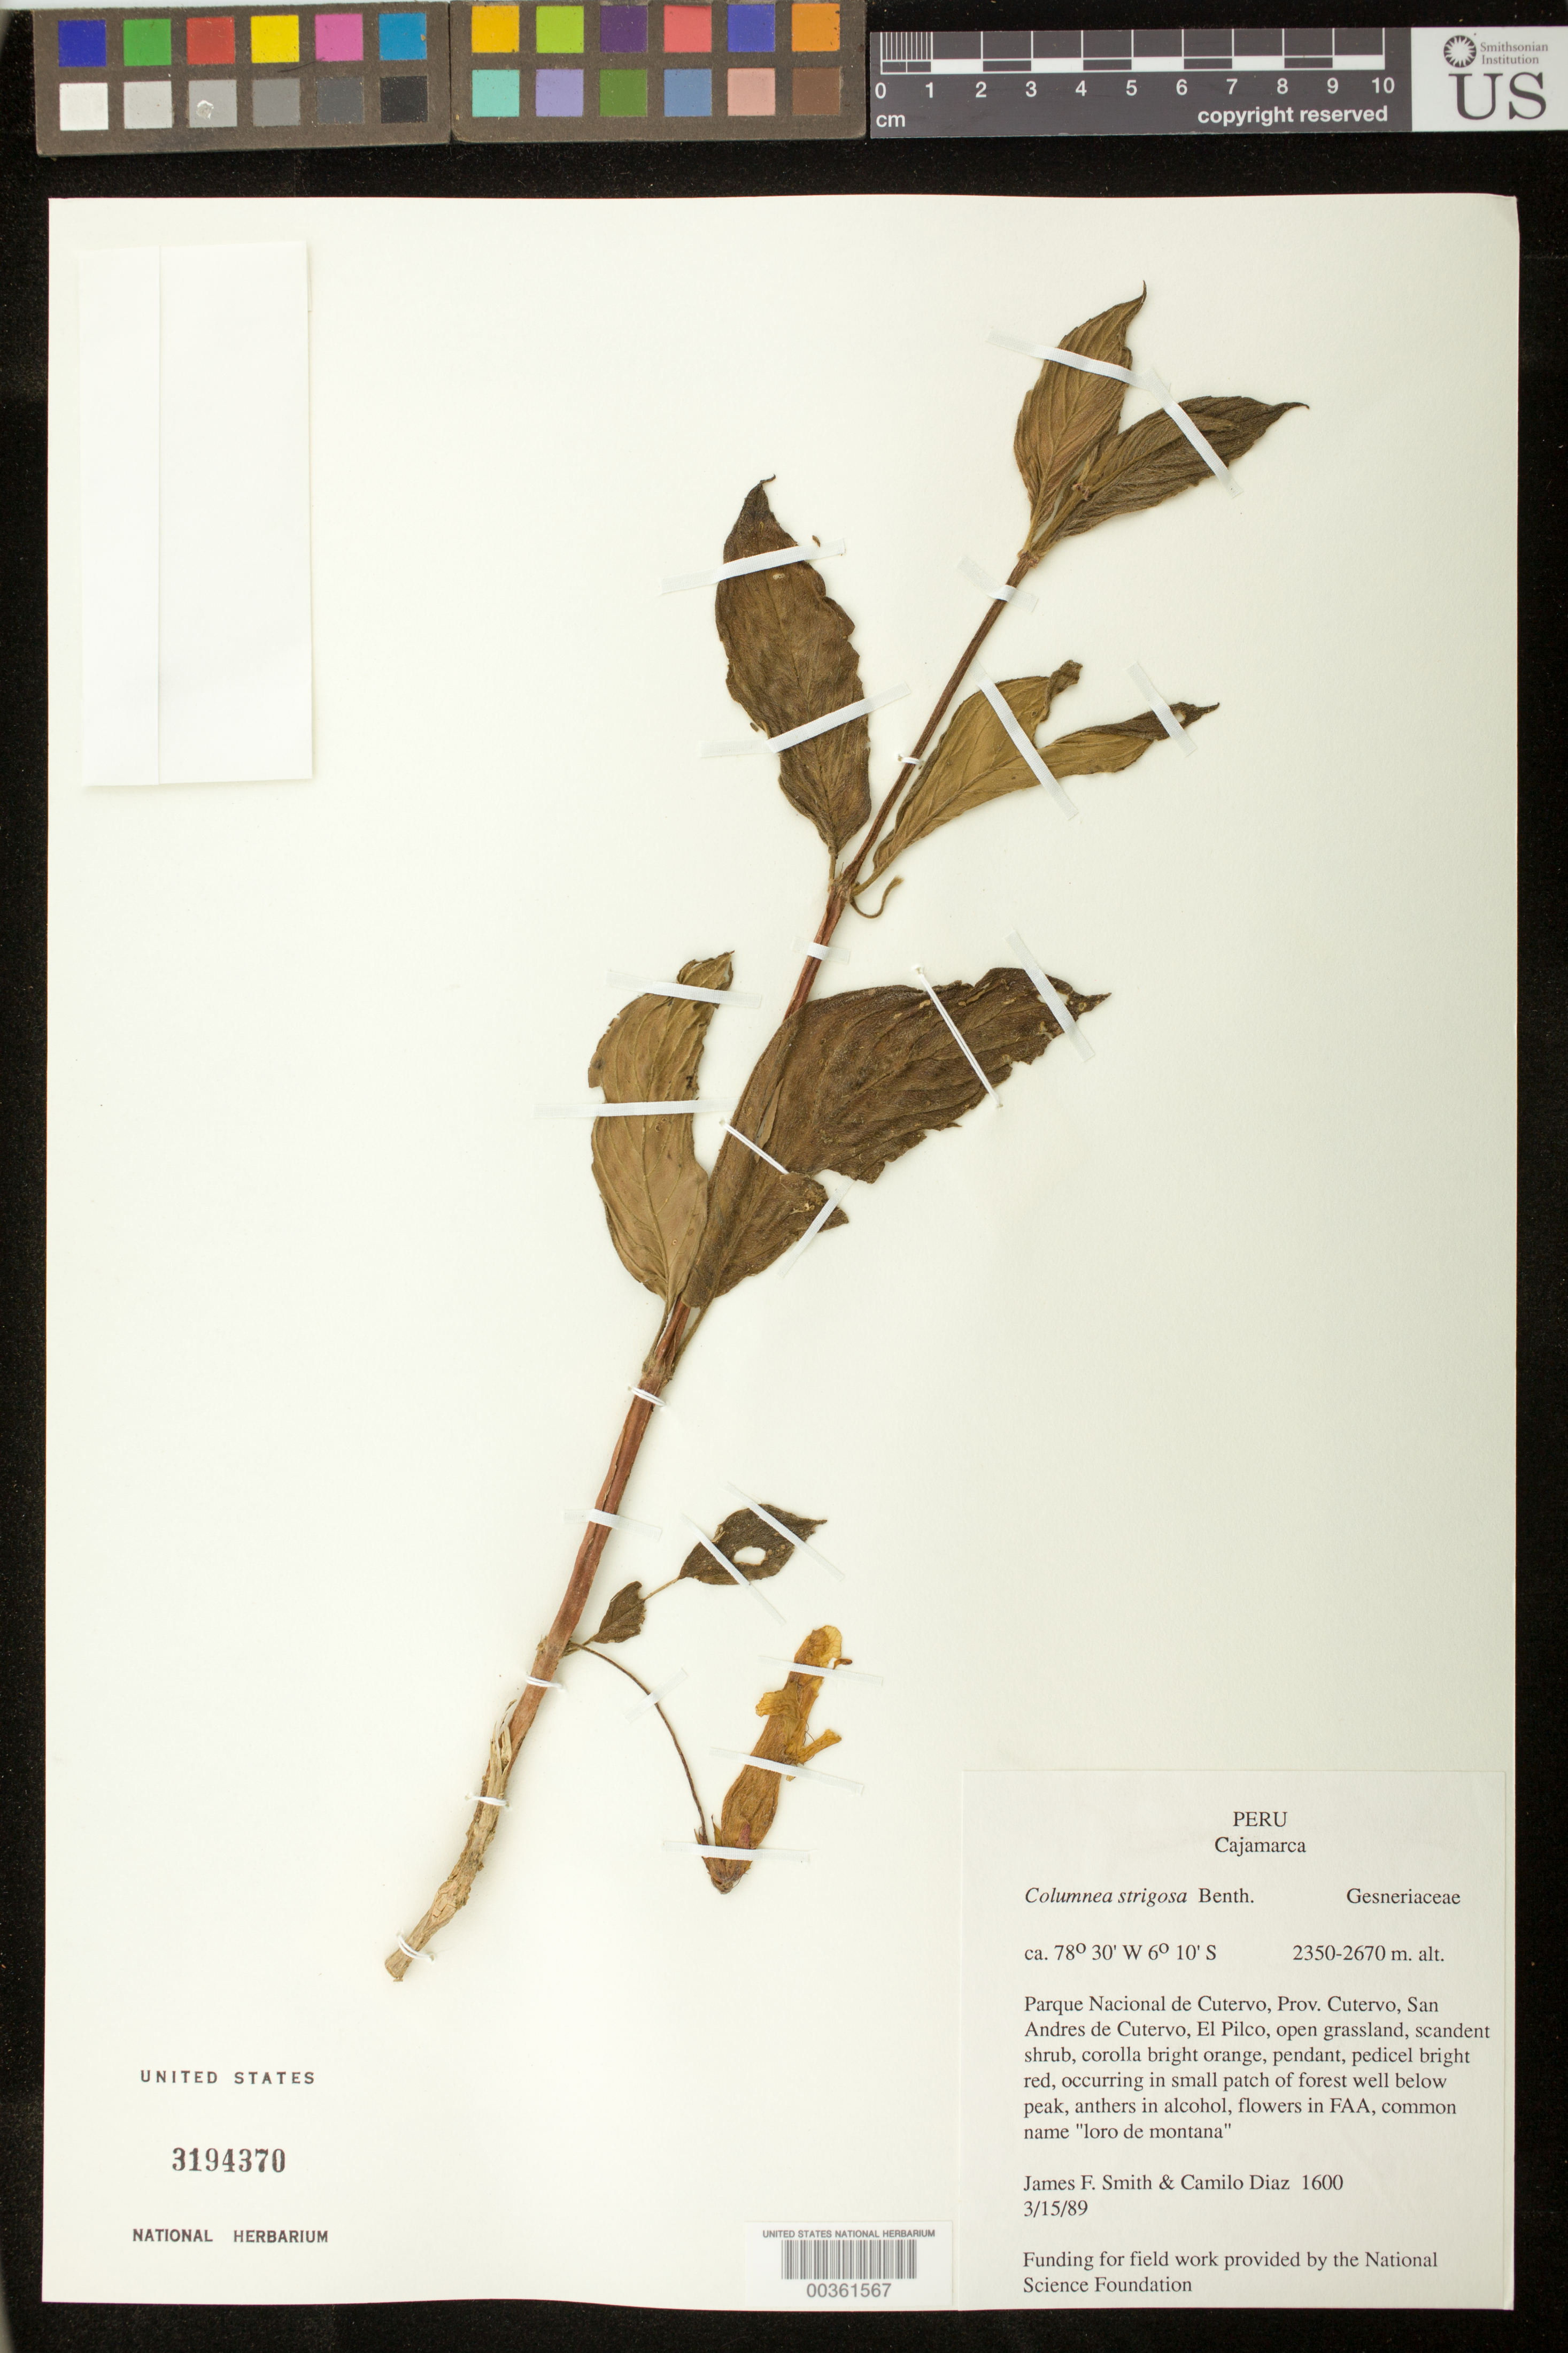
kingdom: Plantae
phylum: Tracheophyta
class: Magnoliopsida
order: Lamiales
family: Gesneriaceae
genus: Columnea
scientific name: Columnea strigosa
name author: Benth.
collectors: J. Smith & C. Díaz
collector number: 1600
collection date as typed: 15 Mar 1989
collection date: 1989-03-15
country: Peru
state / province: Cajamarca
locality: Cutervo, Parque Nacional de Cutervo, San Andres de Cutervo, El Pilco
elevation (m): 2350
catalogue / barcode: US 3194370